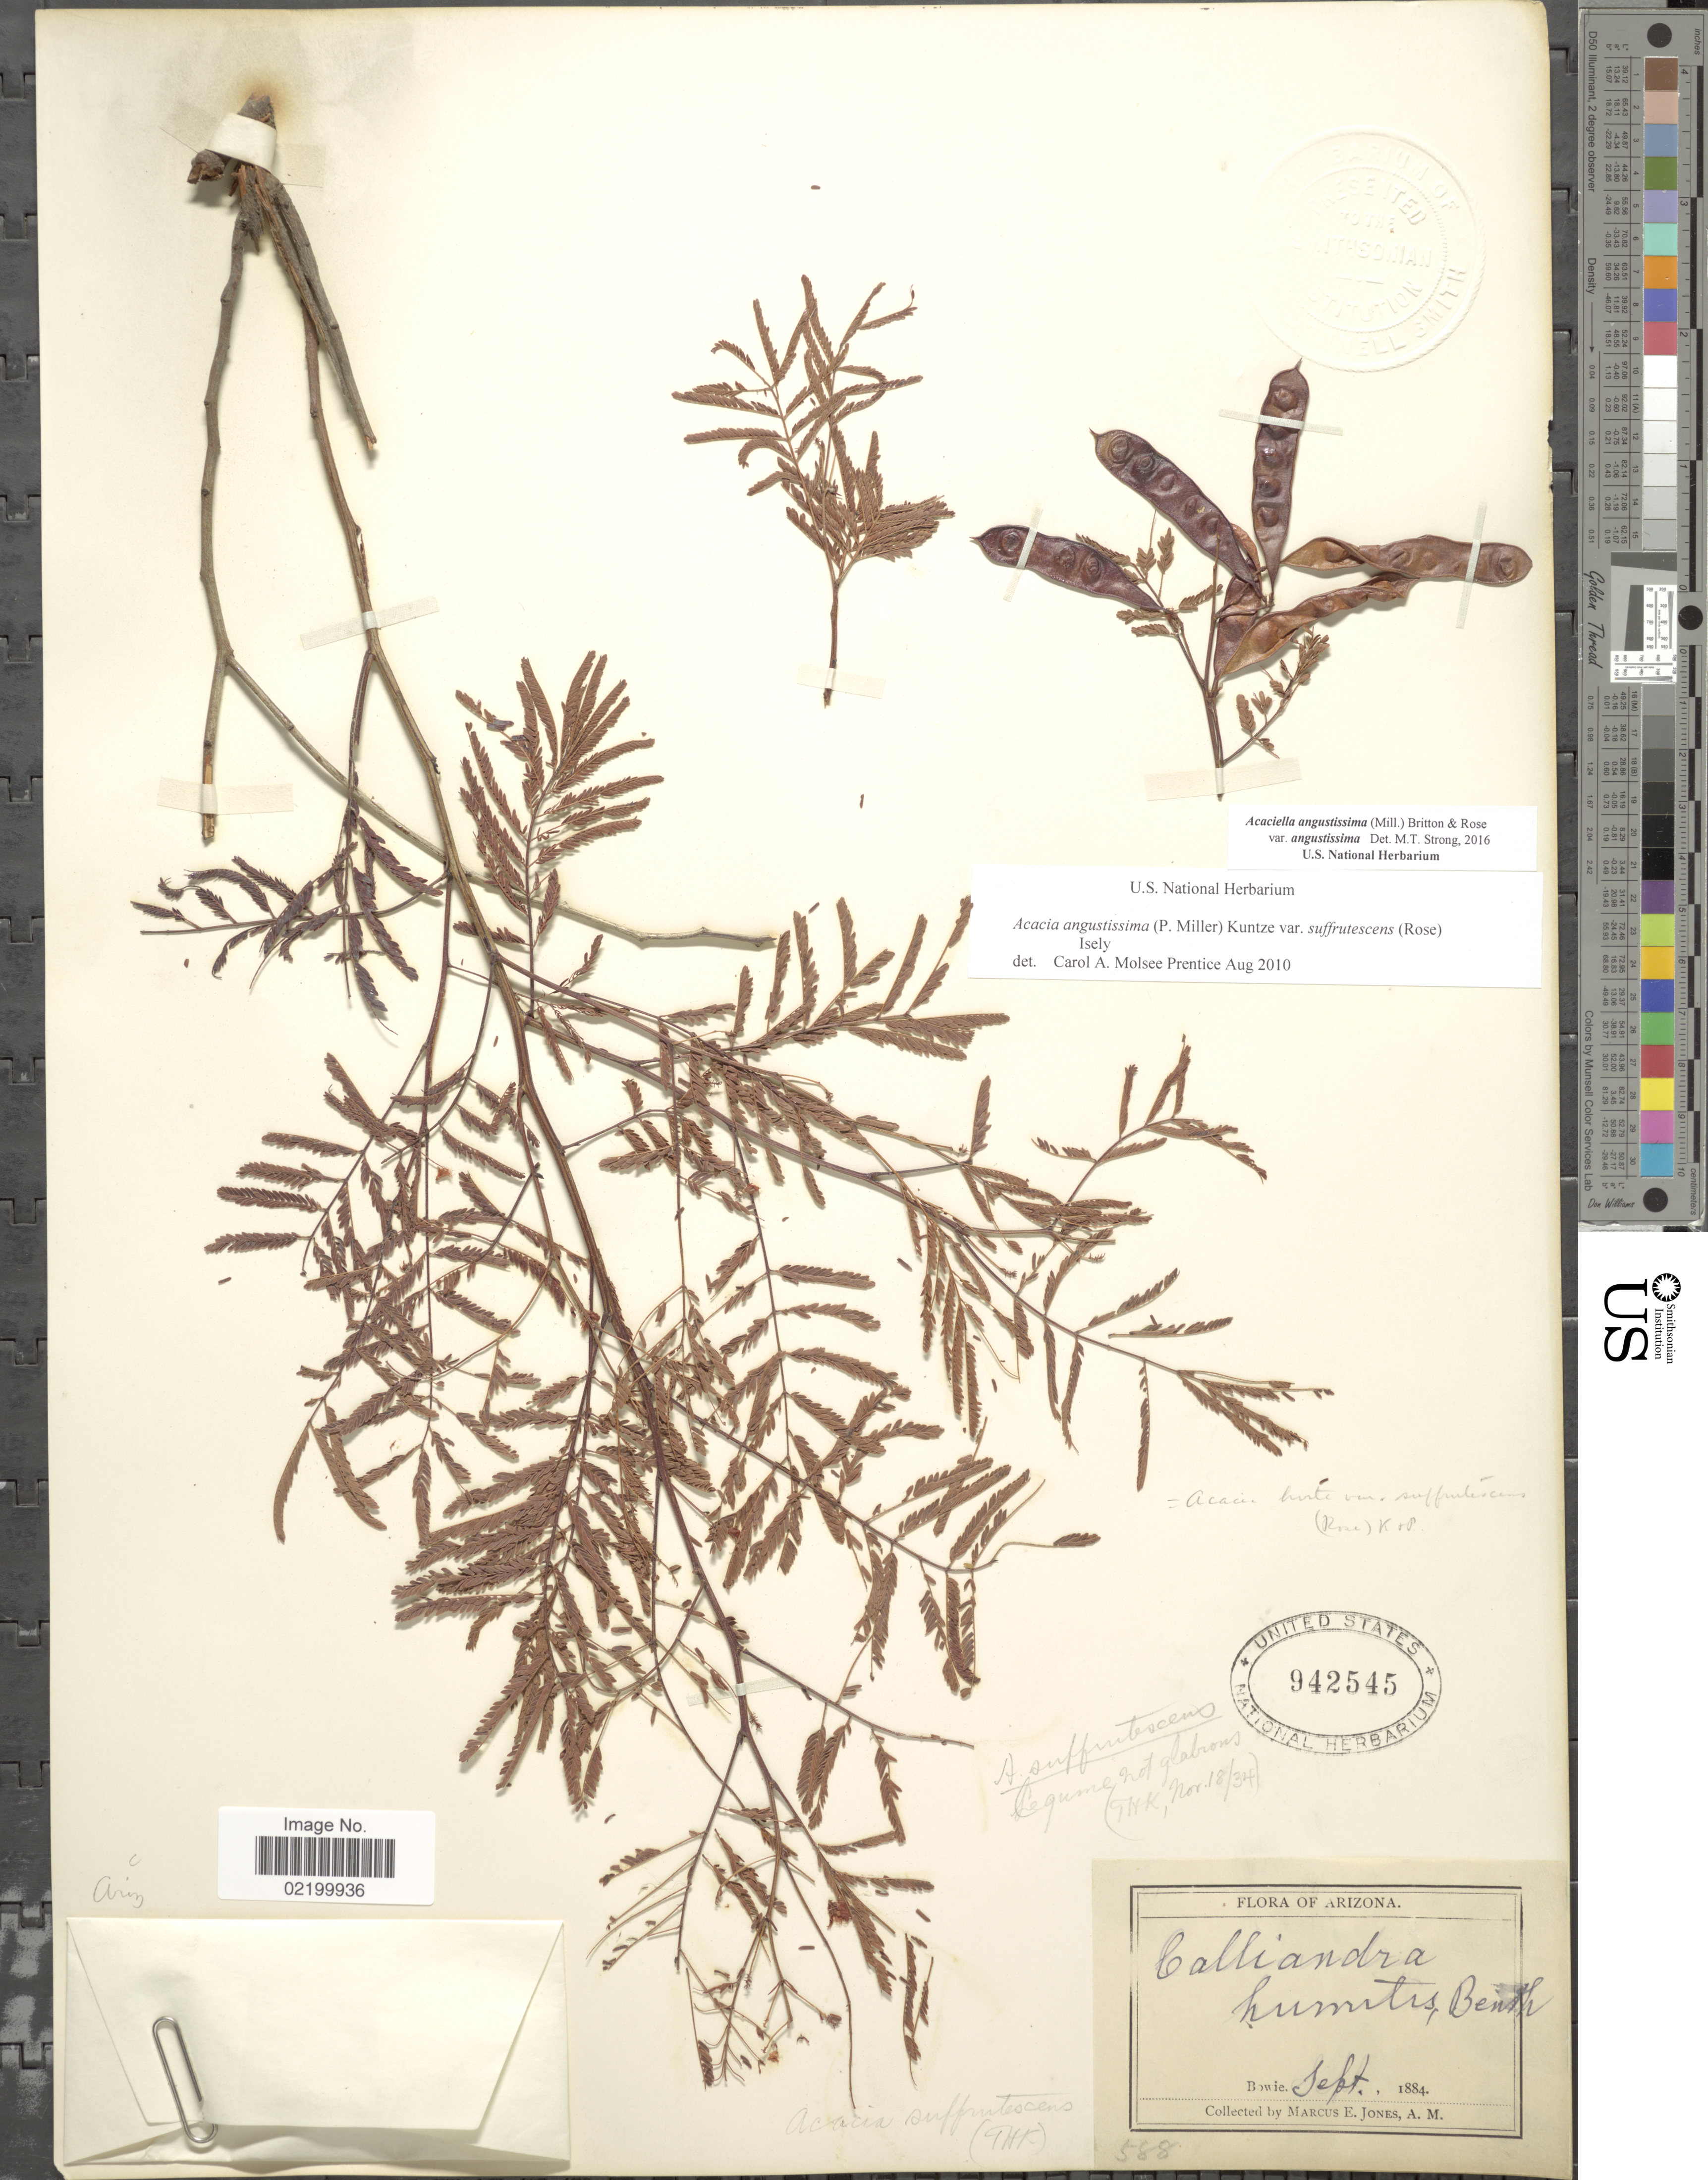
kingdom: Plantae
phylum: Tracheophyta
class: Magnoliopsida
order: Fabales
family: Fabaceae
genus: Acaciella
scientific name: Acaciella angustissima var. angustissima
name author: (Mill.) Britton & Rose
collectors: M. E. Jones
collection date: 1884-09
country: United States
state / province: Arizona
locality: Bowie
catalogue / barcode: US 942545